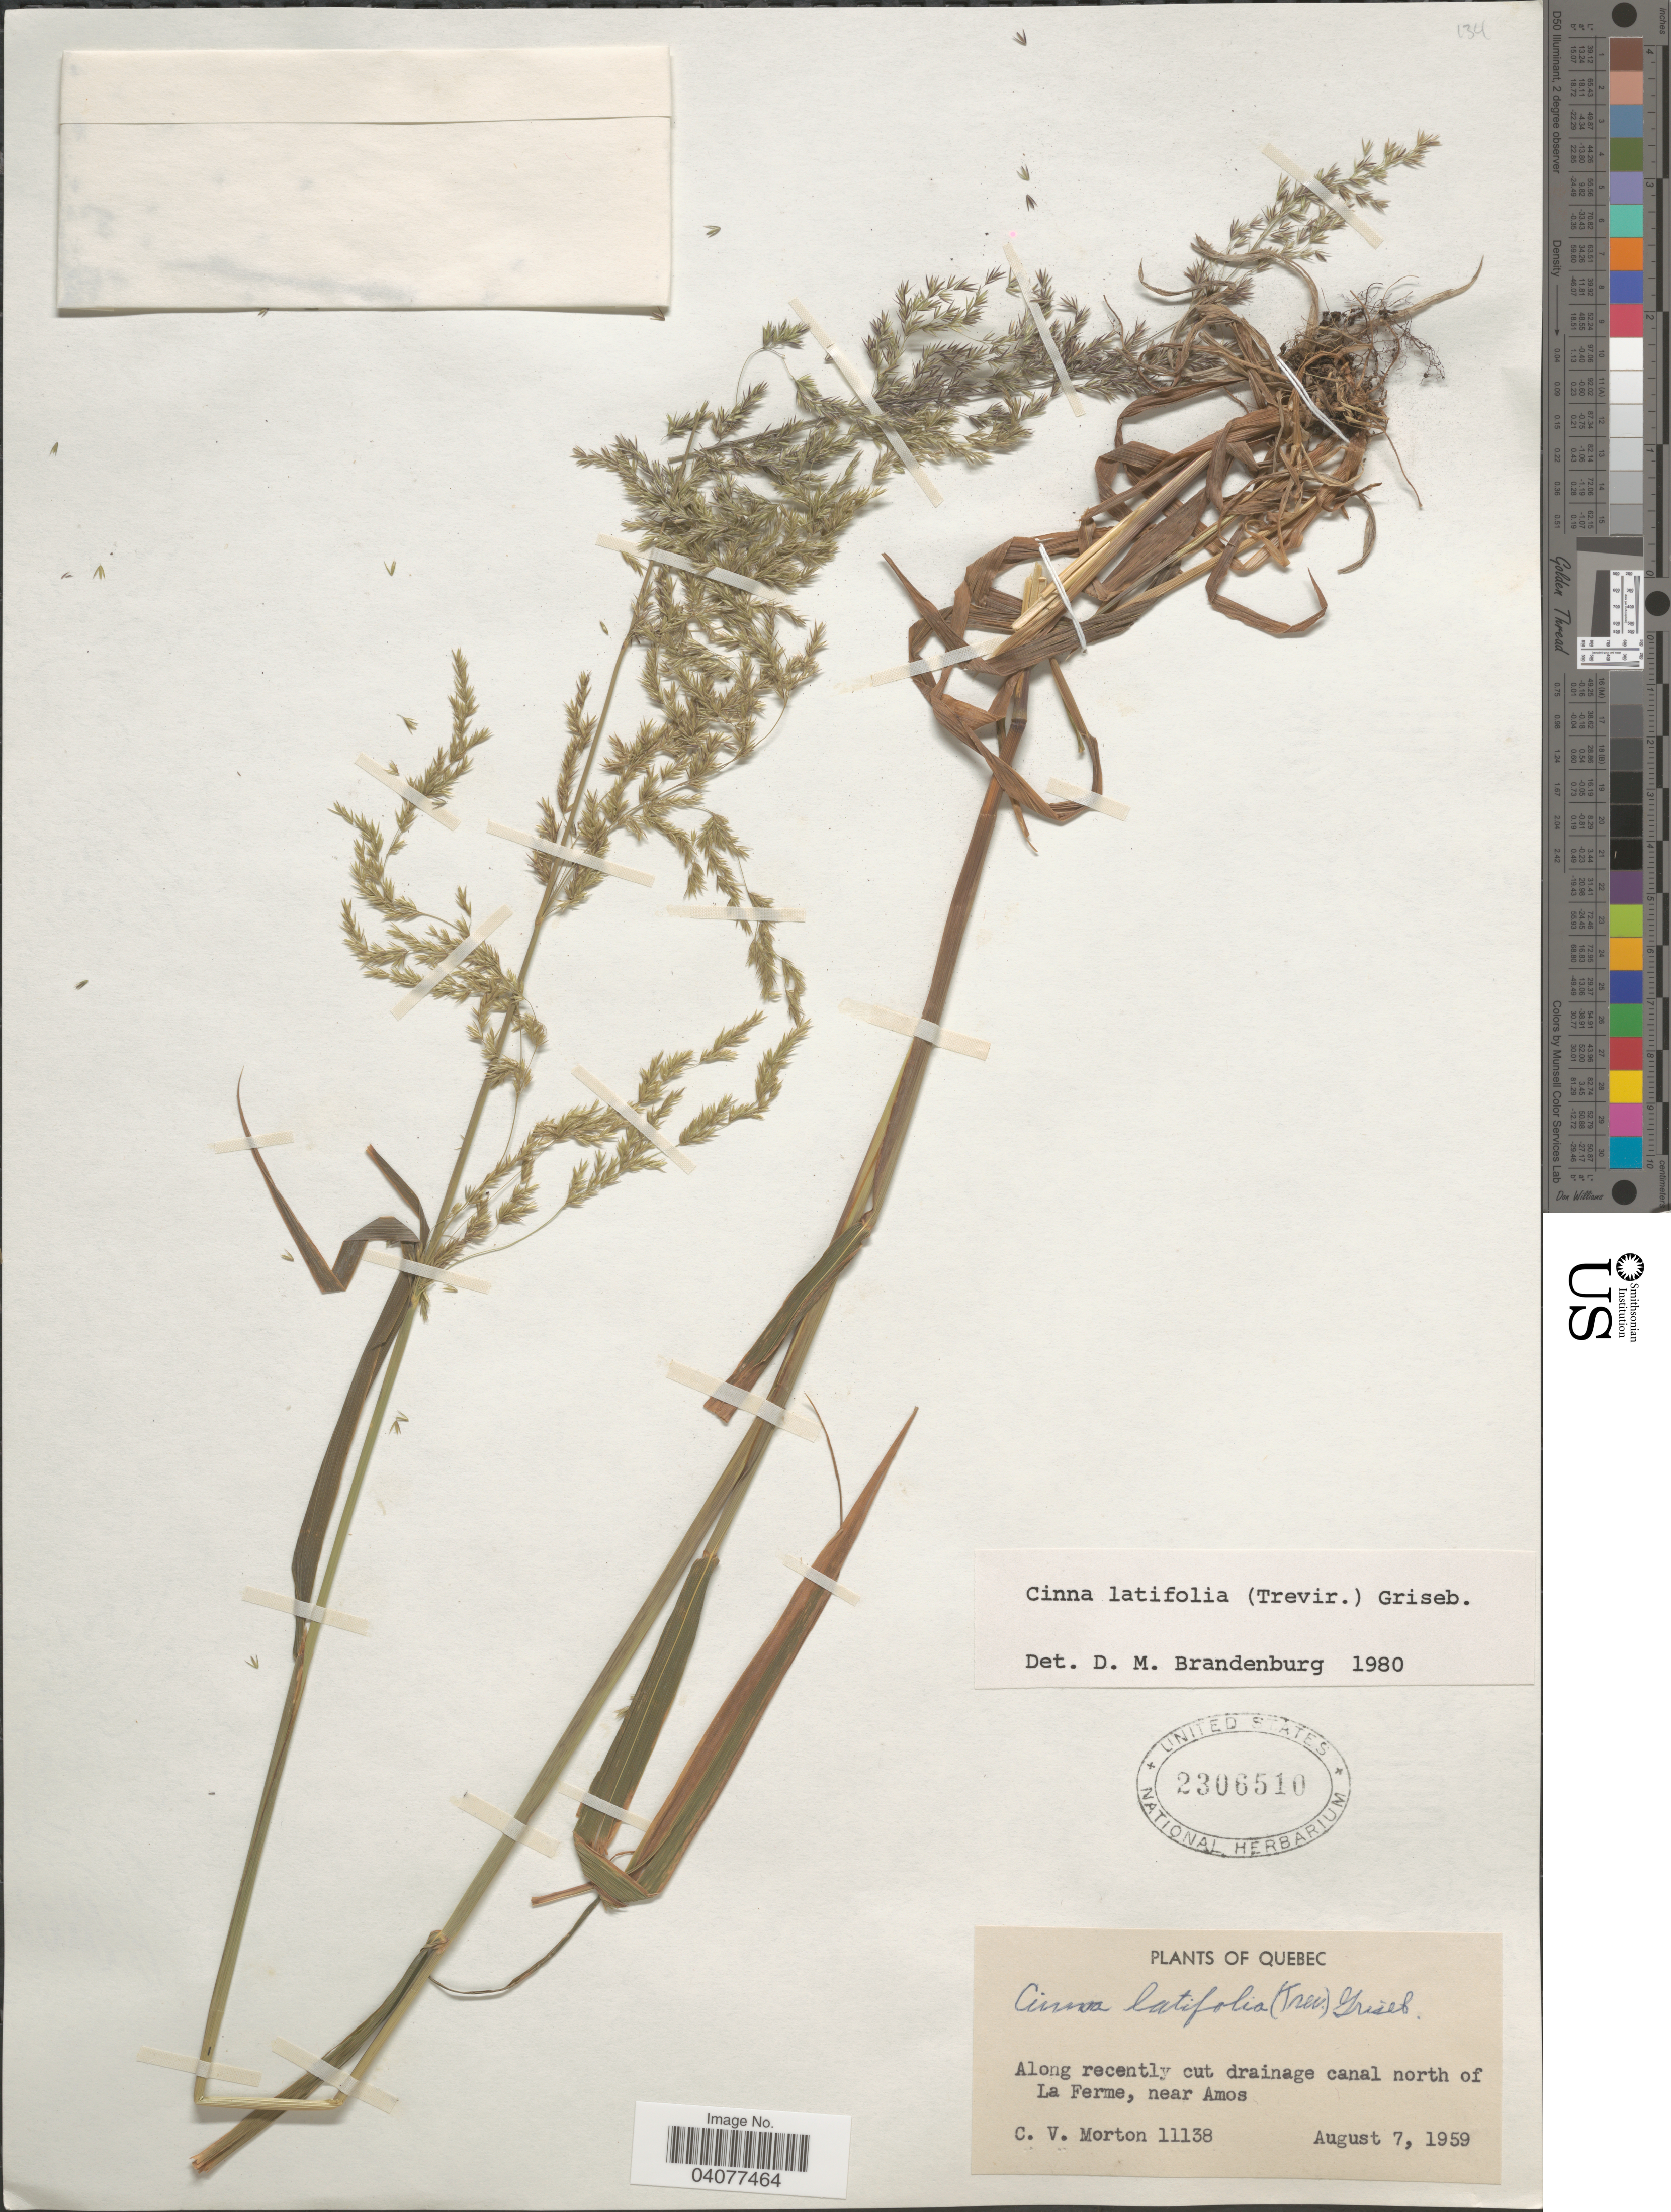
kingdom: Plantae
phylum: Tracheophyta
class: Liliopsida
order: Poales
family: Poaceae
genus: Cinna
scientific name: Cinna latifolia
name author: (Trevir. ex Goeppert) Griseb.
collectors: C. V. Morton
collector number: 11138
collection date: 1959-08-07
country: Canada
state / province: Quebec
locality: Along recently cut drainage canal north of La Ferme, near Amos.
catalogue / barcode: US 2306510